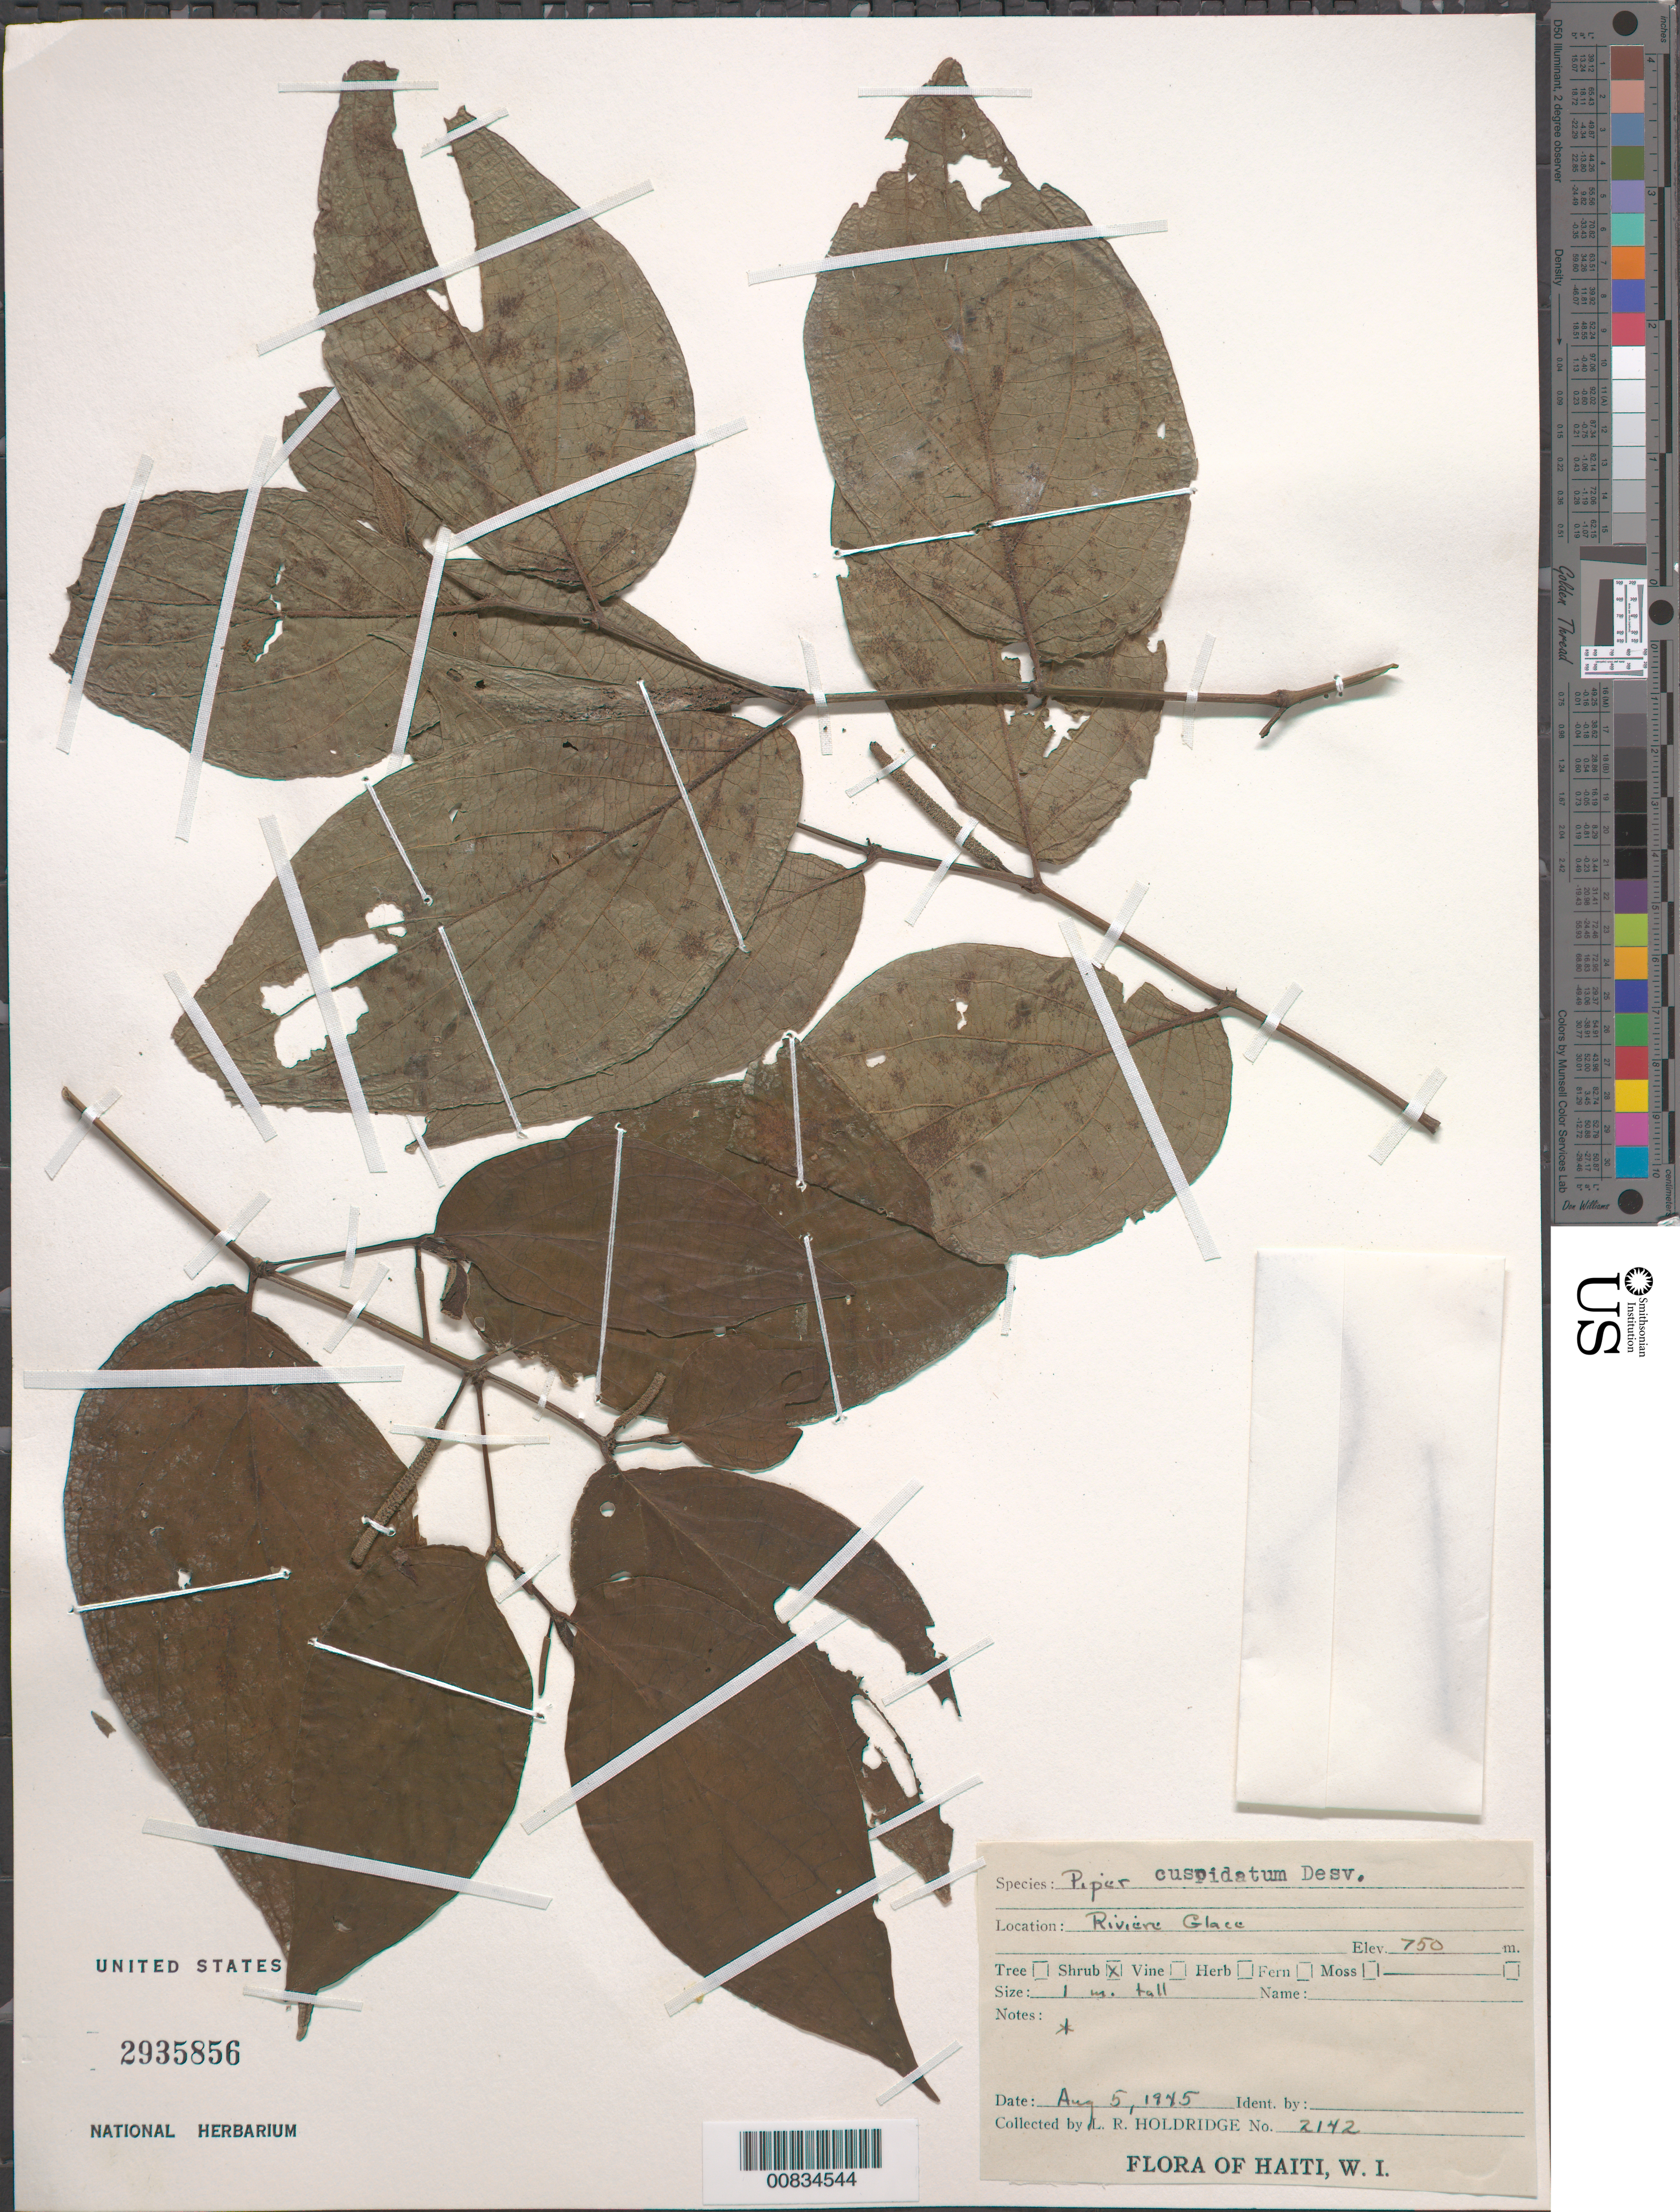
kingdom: Plantae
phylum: Tracheophyta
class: Magnoliopsida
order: Piperales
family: Piperaceae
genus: Piper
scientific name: Piper cuspidatum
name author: Desv. ex Ham.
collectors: L. Holdridge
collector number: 2142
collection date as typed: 05 Aug 1945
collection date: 1945-08-05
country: Haiti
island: Hispaniola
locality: Riviére Glace.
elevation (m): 750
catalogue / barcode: US 2935856